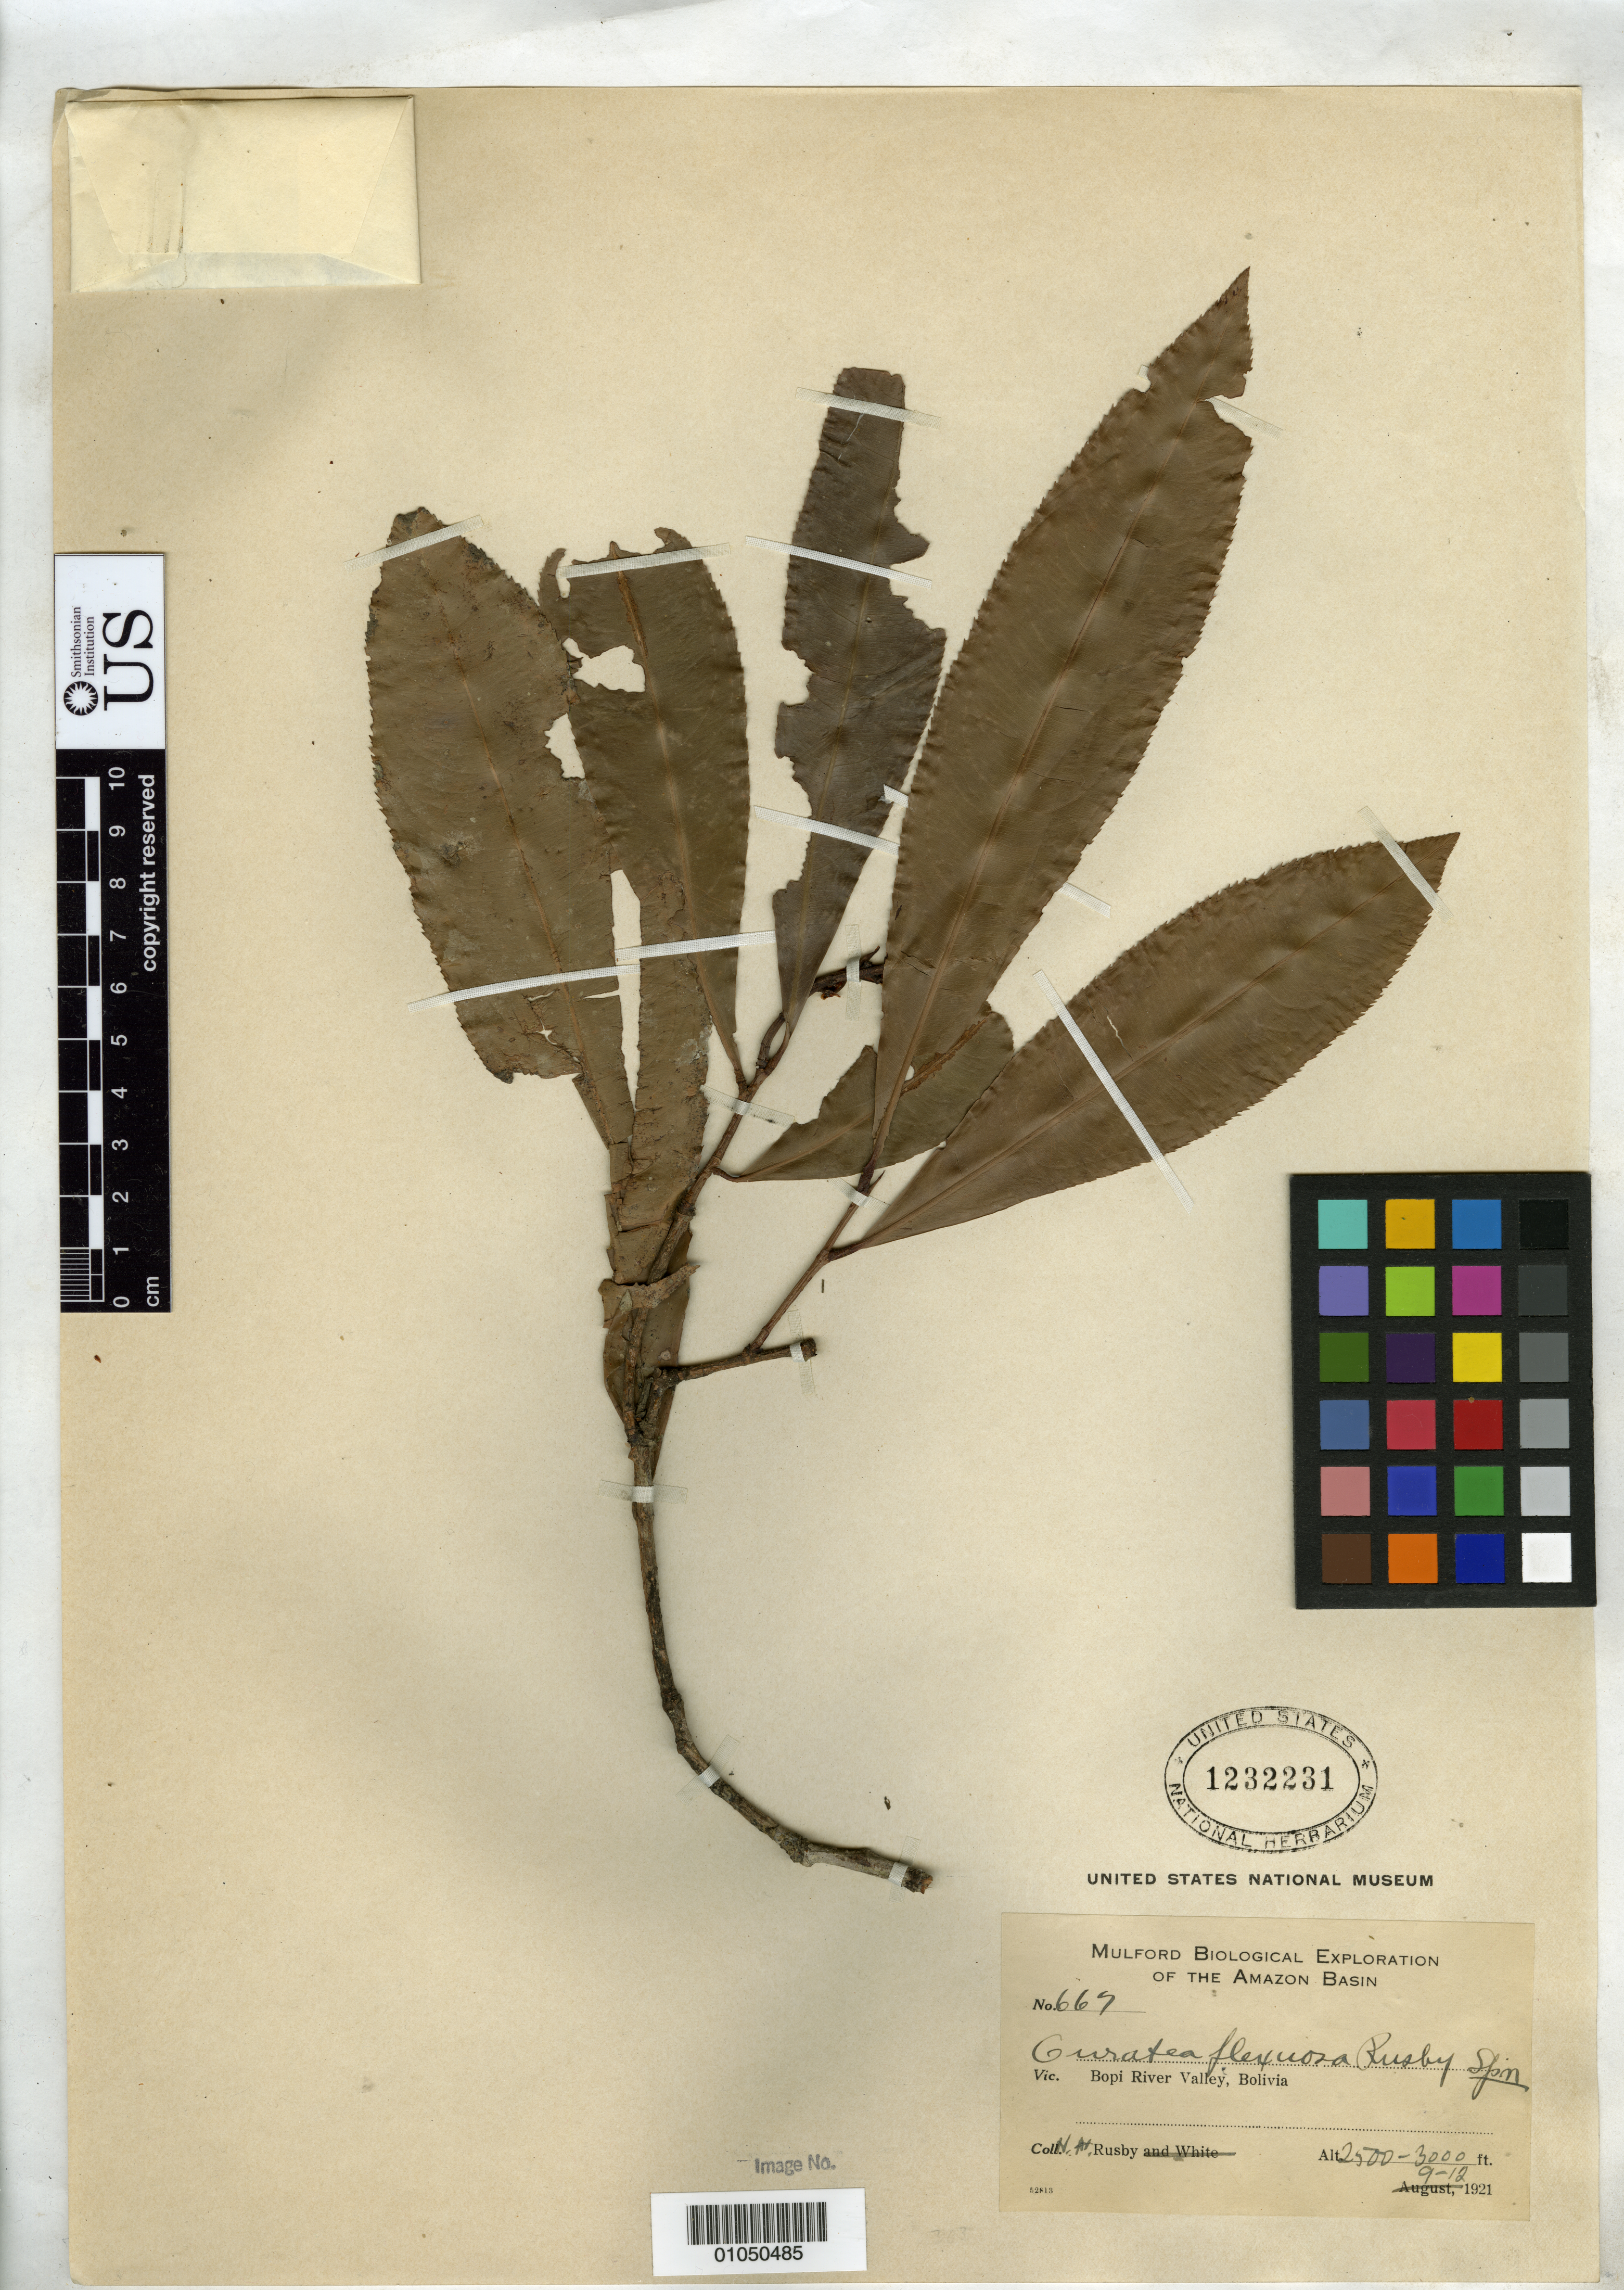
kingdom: Plantae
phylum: Tracheophyta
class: Magnoliopsida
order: Malpighiales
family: Ochnaceae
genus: Ouratea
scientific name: Ouratea flexuosa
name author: Rusby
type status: Isotype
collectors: H. H. Rusby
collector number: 667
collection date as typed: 9-12-1921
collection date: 1921-09-12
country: Bolivia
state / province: La Paz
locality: Bopi River Valley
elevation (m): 762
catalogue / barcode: US 1232231